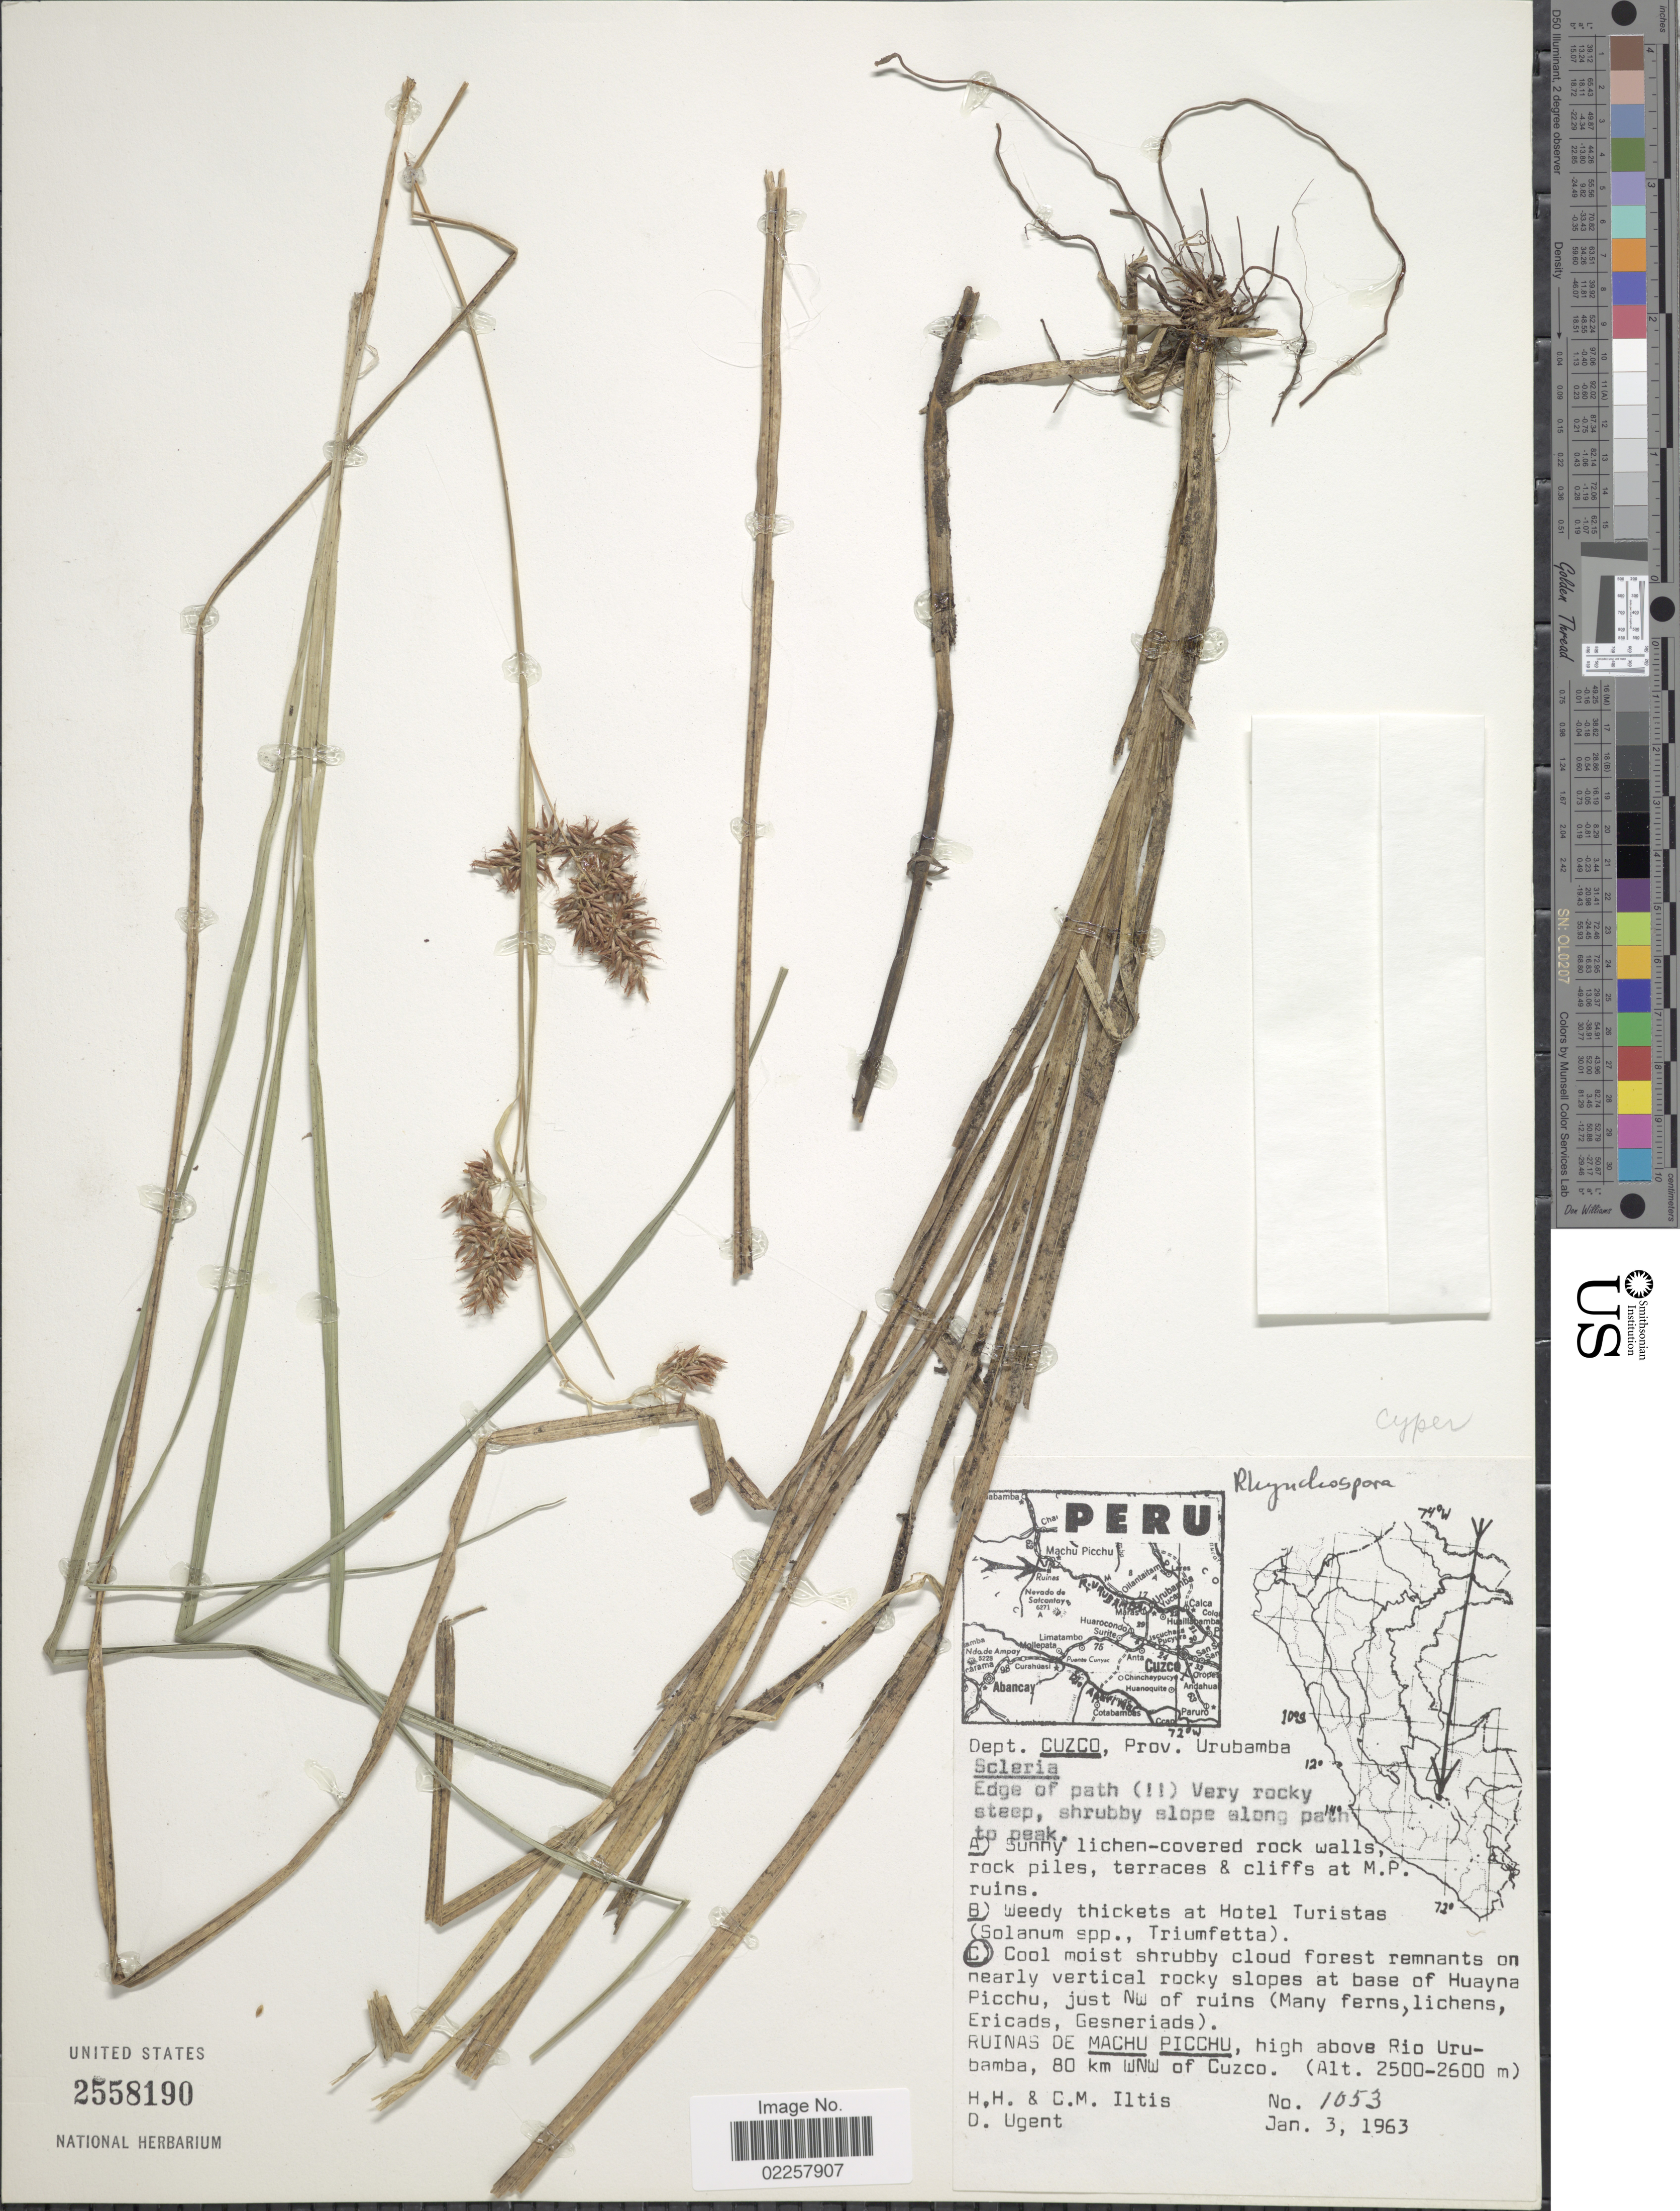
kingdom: Plantae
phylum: Tracheophyta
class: Liliopsida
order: Poales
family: Cyperaceae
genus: Rhynchospora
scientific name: Rhynchospora sp.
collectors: H. H. Iltis & C. M Iltis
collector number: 1053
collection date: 1963-01-03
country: Peru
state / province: Cusco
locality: Dept. Cuzco, Prov. Urubamba, At base of Huayna Picchu, just NW of ruins, Ruinas de Machu Picchu, high above Rio Urubamba, 80 km WNW of Cuzco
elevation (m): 2500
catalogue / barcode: US 2558190